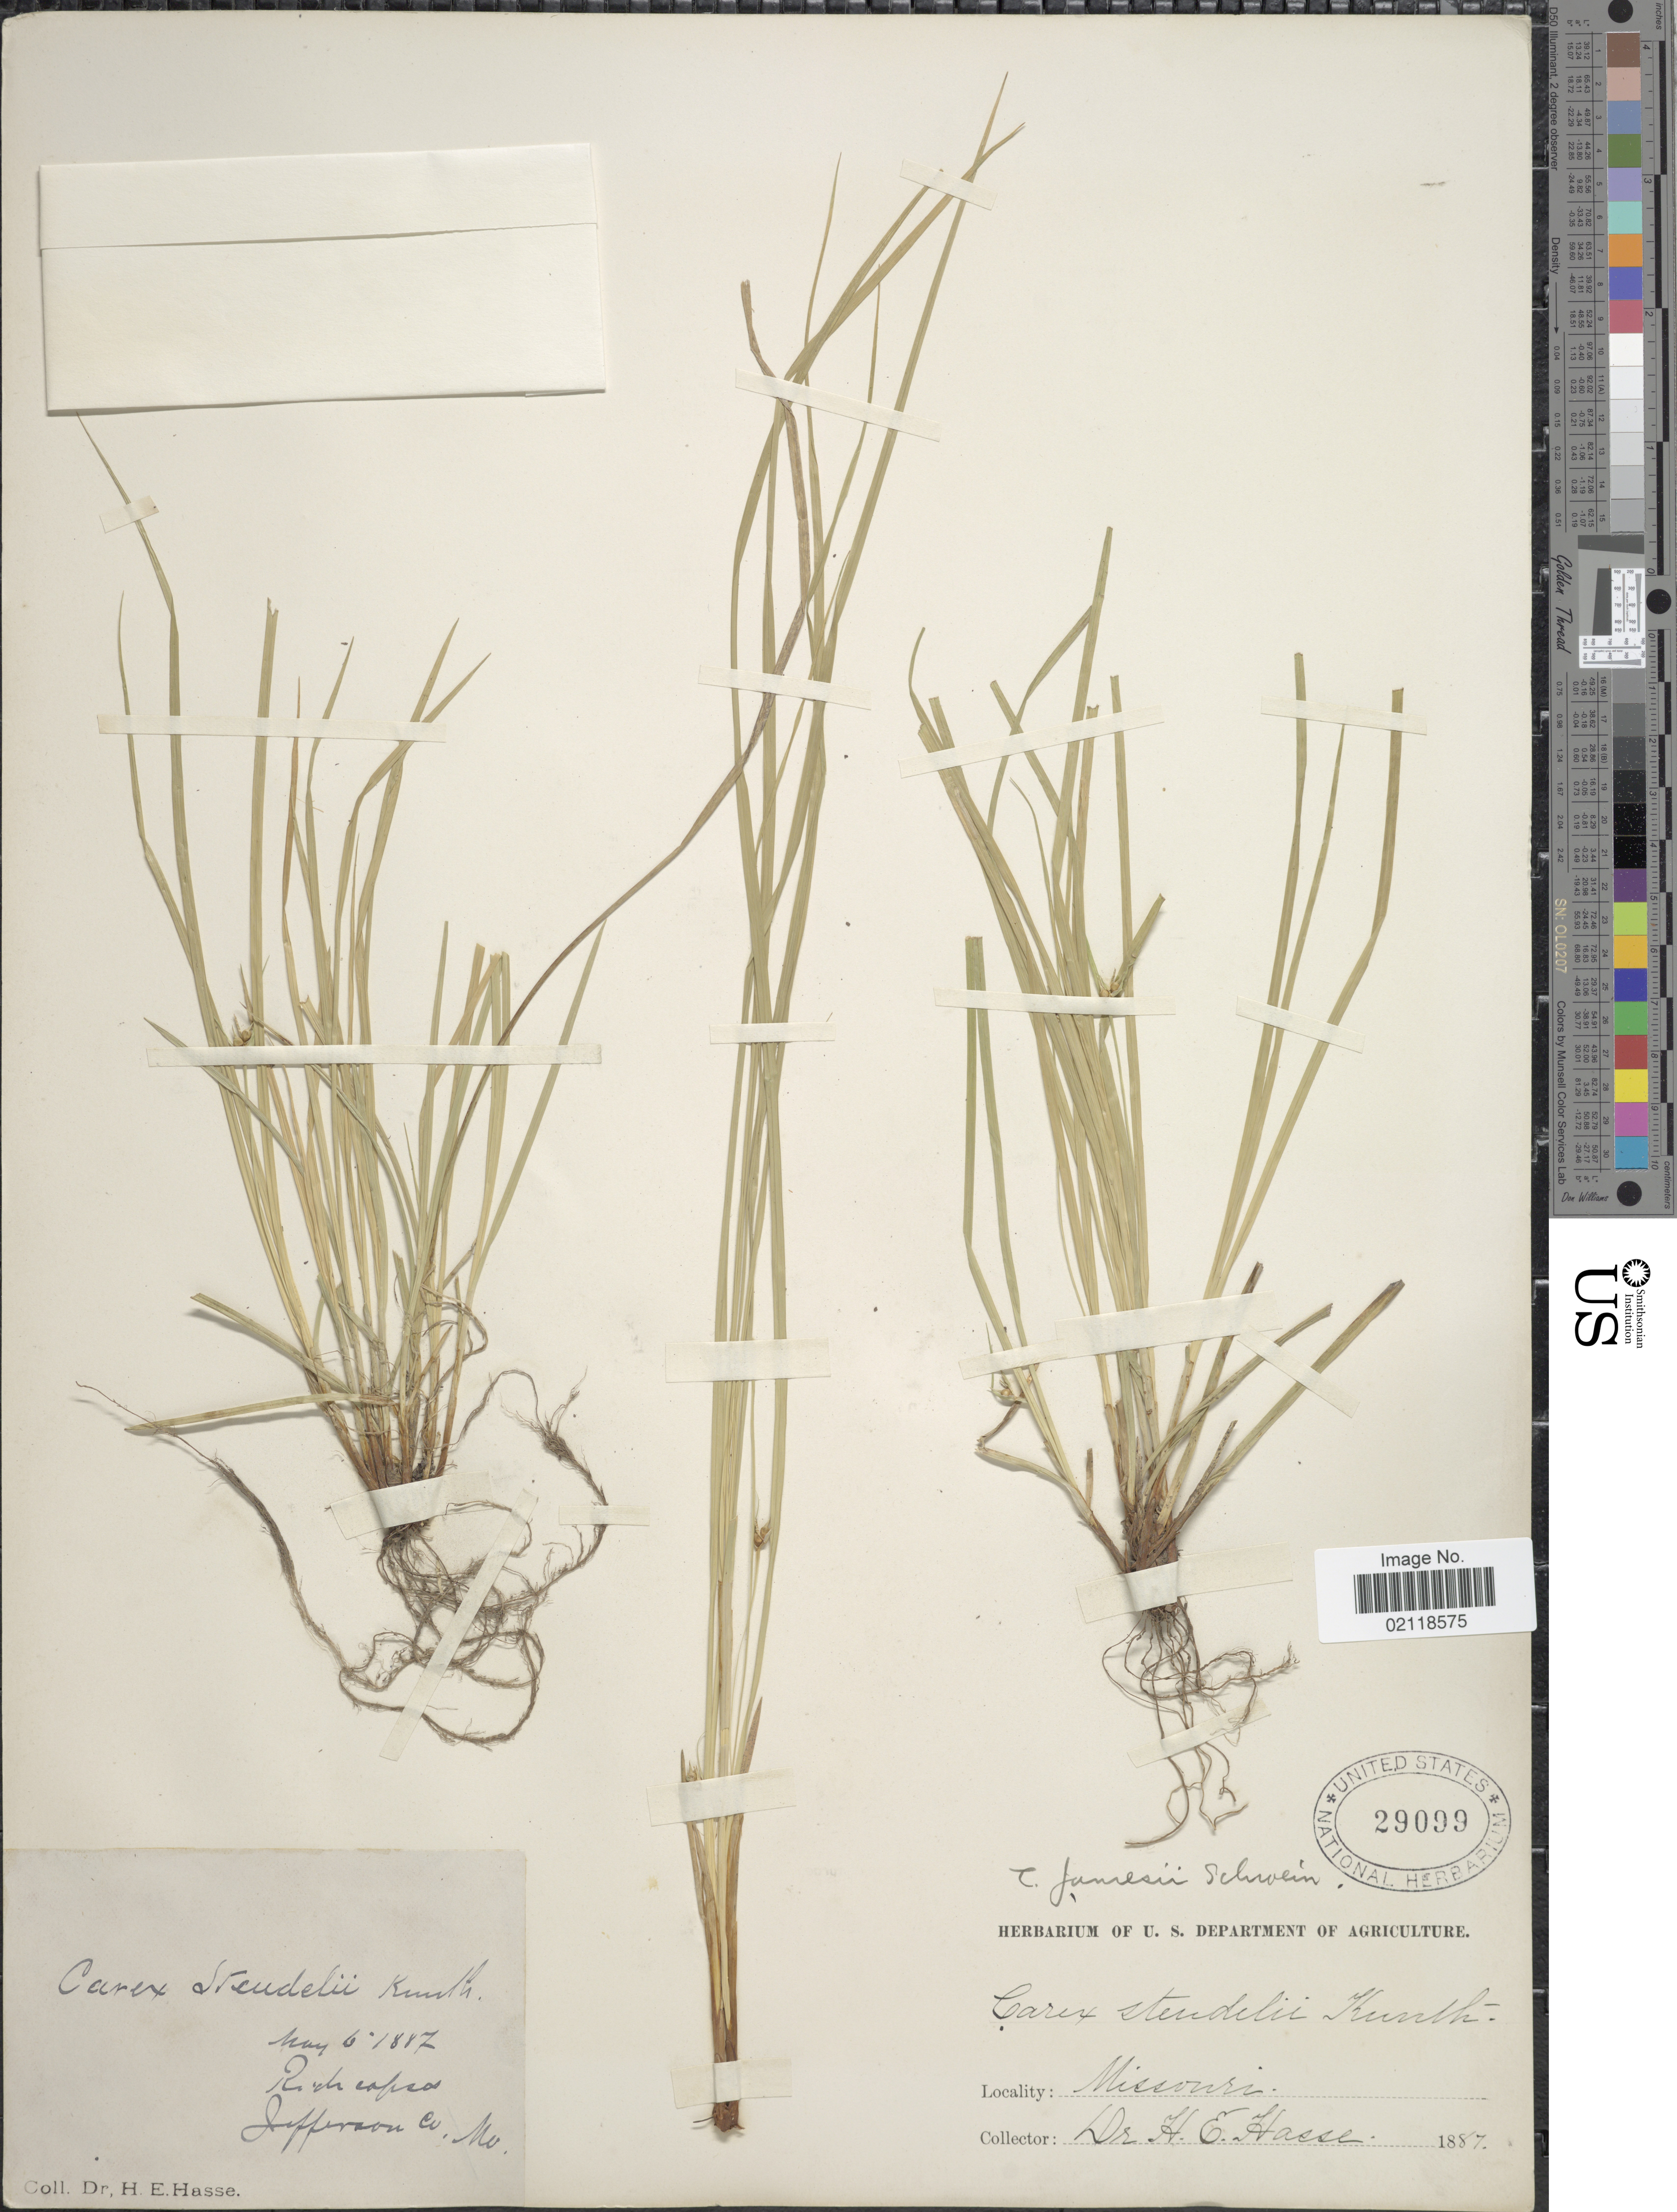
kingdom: Plantae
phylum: Tracheophyta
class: Liliopsida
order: Poales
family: Cyperaceae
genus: Carex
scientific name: Carex jamesii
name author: Schwein.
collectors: H. E. Hasse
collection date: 1887-05-06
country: United States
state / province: Missouri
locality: Jefferson Co.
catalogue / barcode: US 29099